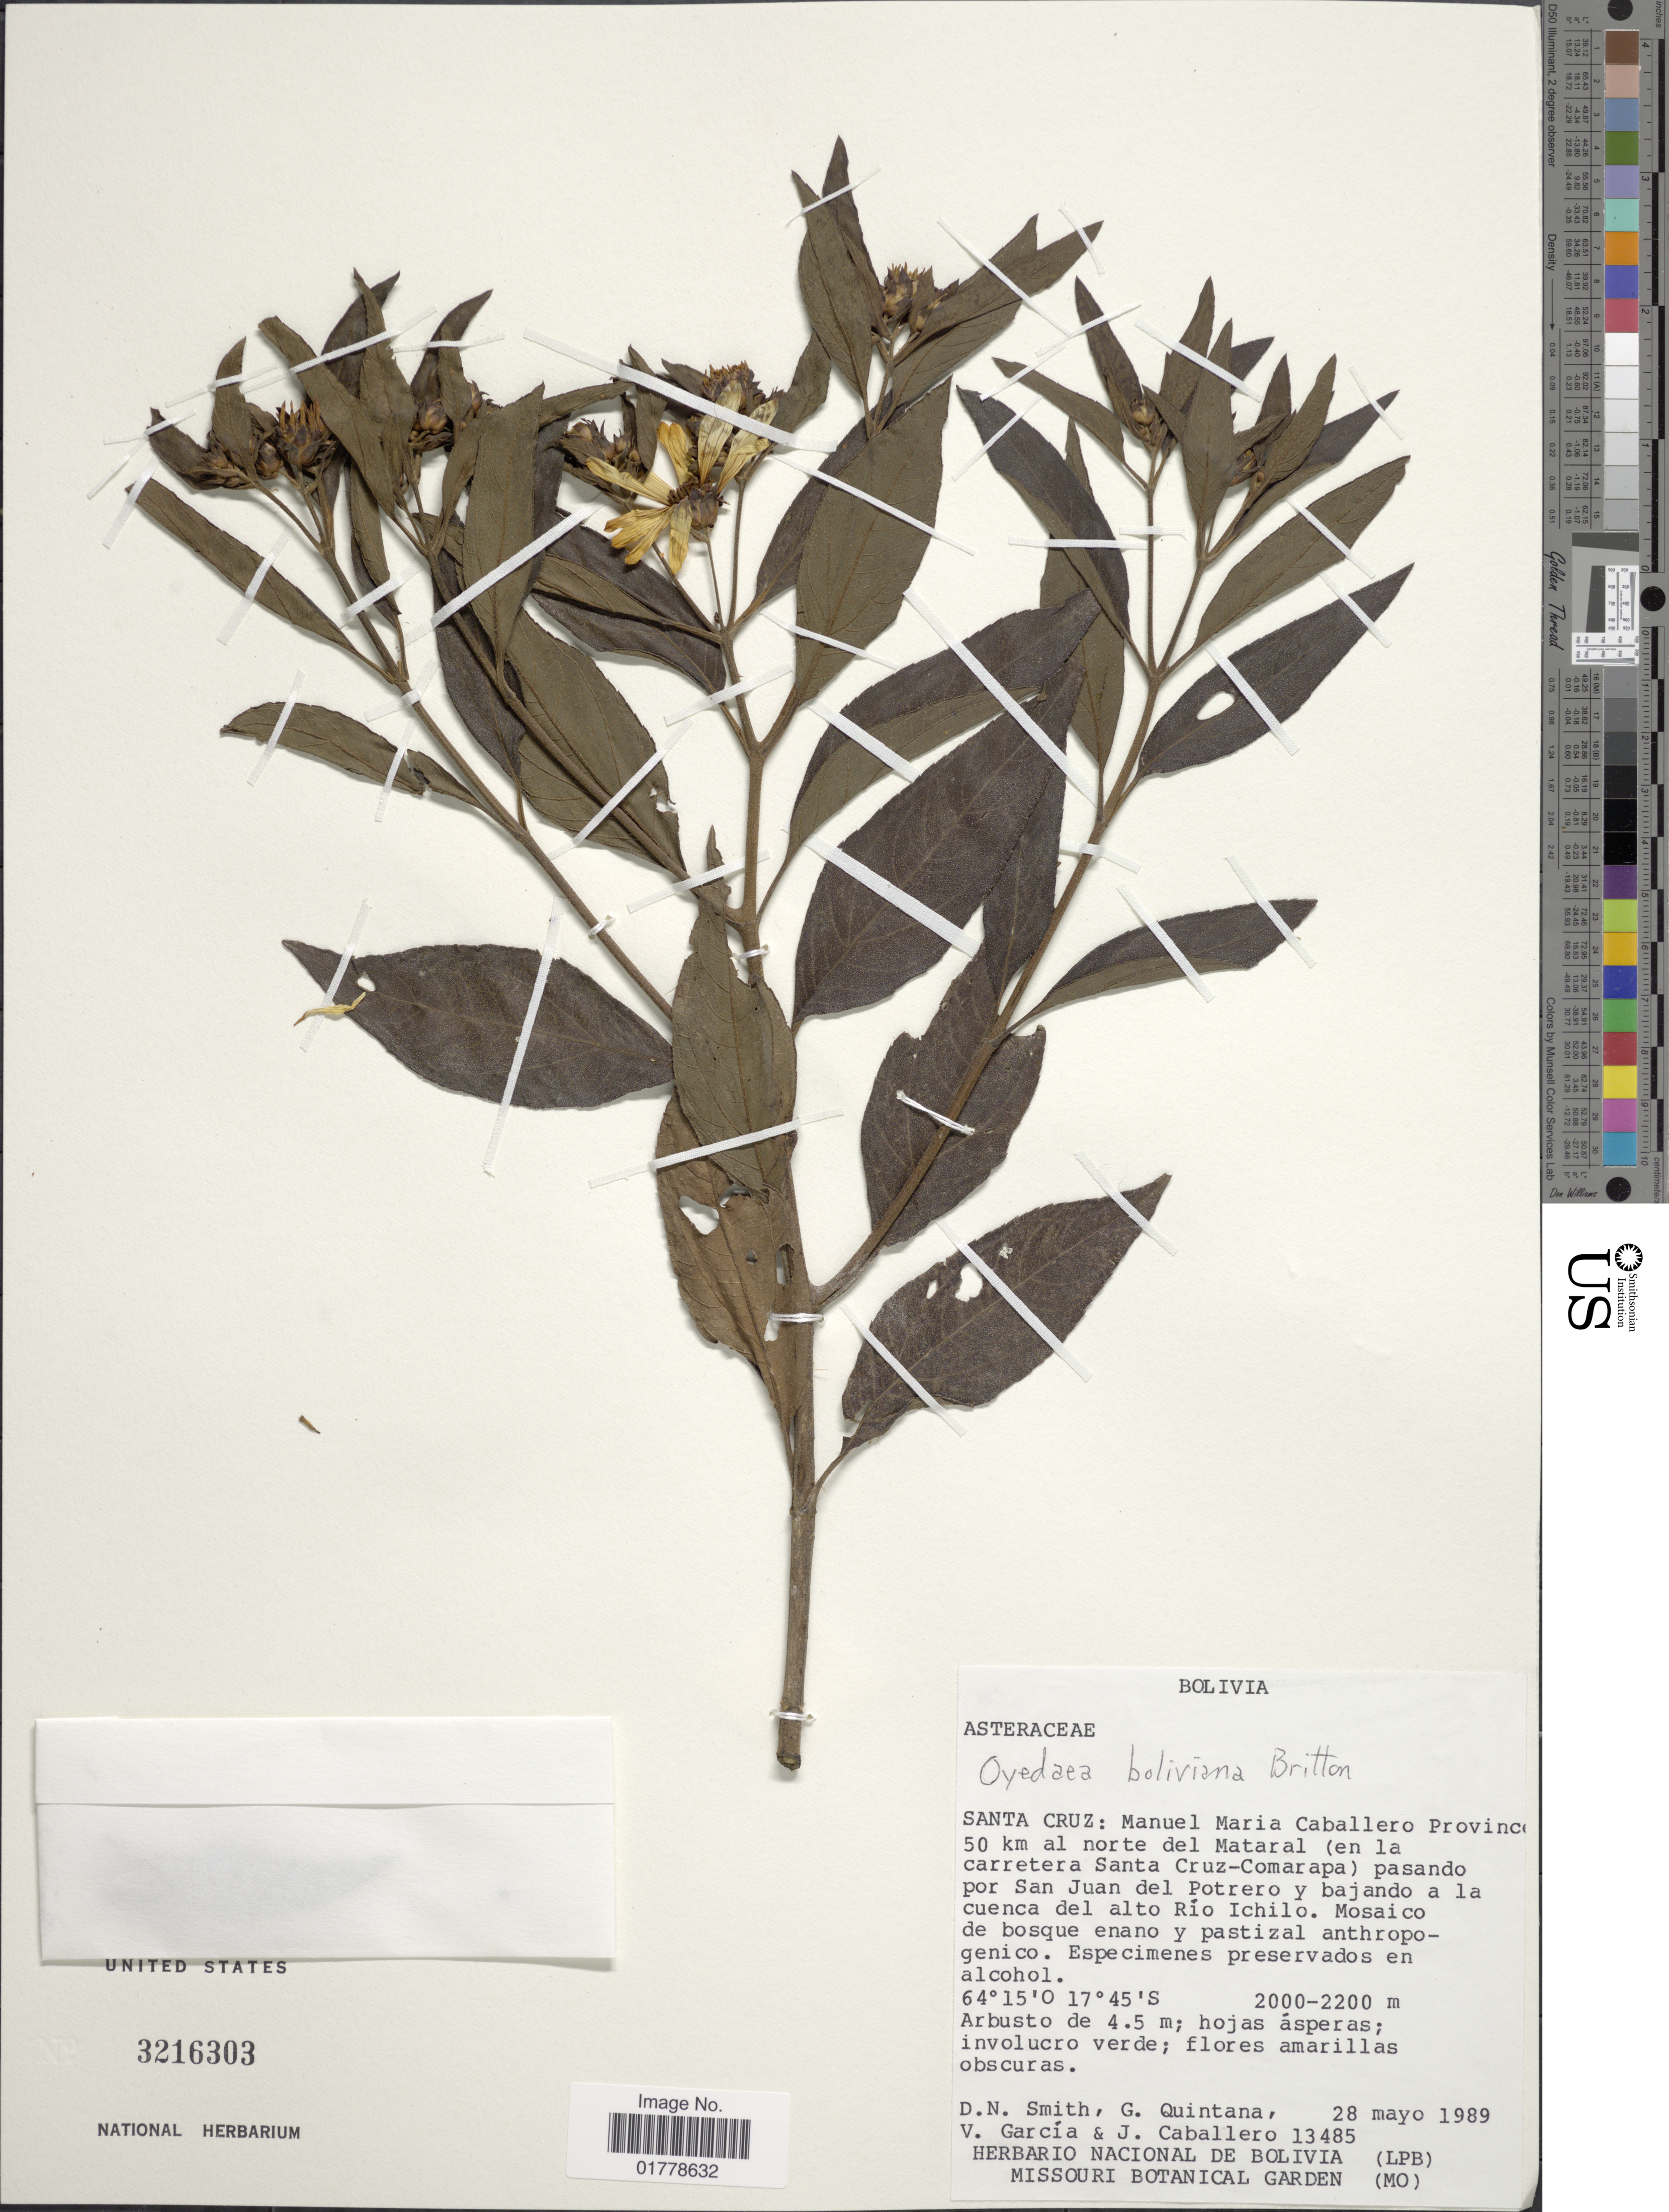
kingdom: Plantae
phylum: Tracheophyta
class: Magnoliopsida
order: Asterales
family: Asteraceae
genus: Oyedaea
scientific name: Oyedaea boliviana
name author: Britton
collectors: D. Smith, G. Quintana, V. Garcia & J. Caballero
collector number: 13485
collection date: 1989-05-28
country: Bolivia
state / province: Santa Cruz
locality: Santa Cruz: Manuel Maria Caballero Province 50 km al norte del Mataral (en la carretera Santa Cruz-Comarapa) pasando por San Juan del Potrero y bajando a la cuenca del alto Río Ichilo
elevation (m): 2000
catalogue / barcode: US 3216303